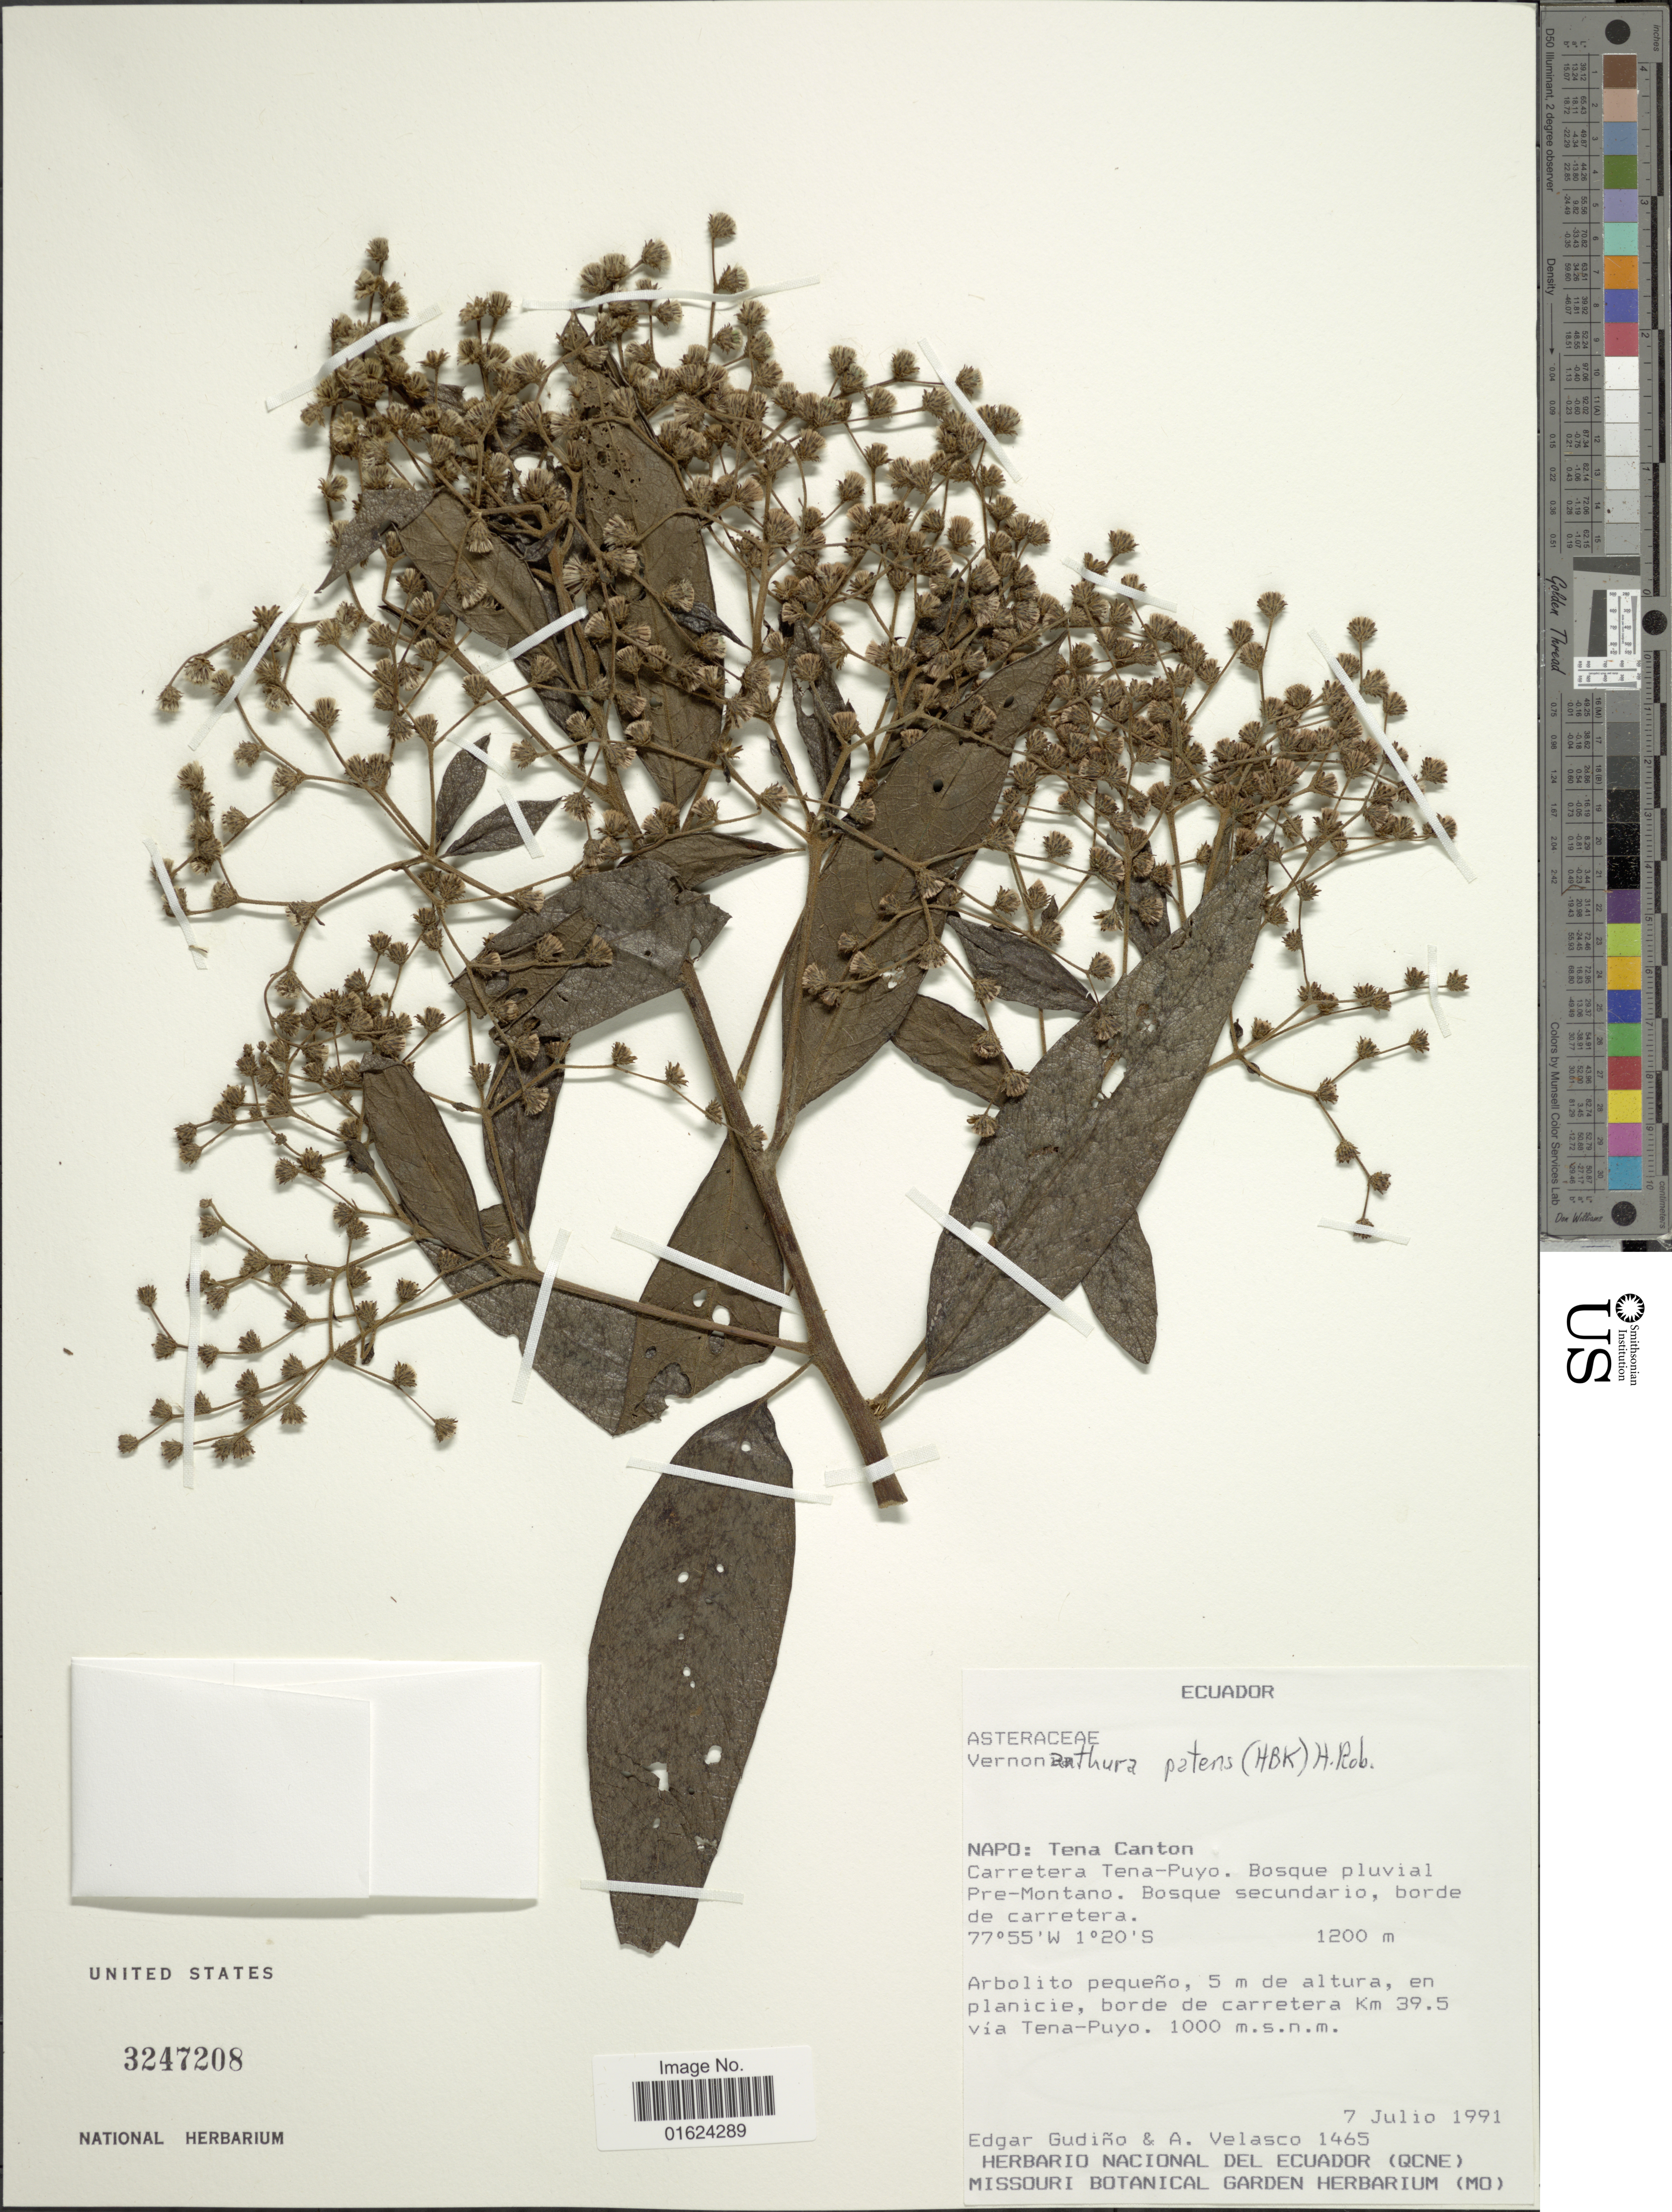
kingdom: Plantae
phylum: Tracheophyta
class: Magnoliopsida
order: Asterales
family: Asteraceae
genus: Vernonanthura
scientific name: Vernonanthura patens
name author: (Kunth) H. Rob.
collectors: E. Gudiño & A. Velasco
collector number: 1465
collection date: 1991-07-07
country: Ecuador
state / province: Napo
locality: Ecuador, Napo: Tena Canton. Carretera Tena-Puyo, Borde de carretera Km 39.5 via Tena Puyo.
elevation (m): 1000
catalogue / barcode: US 3247208